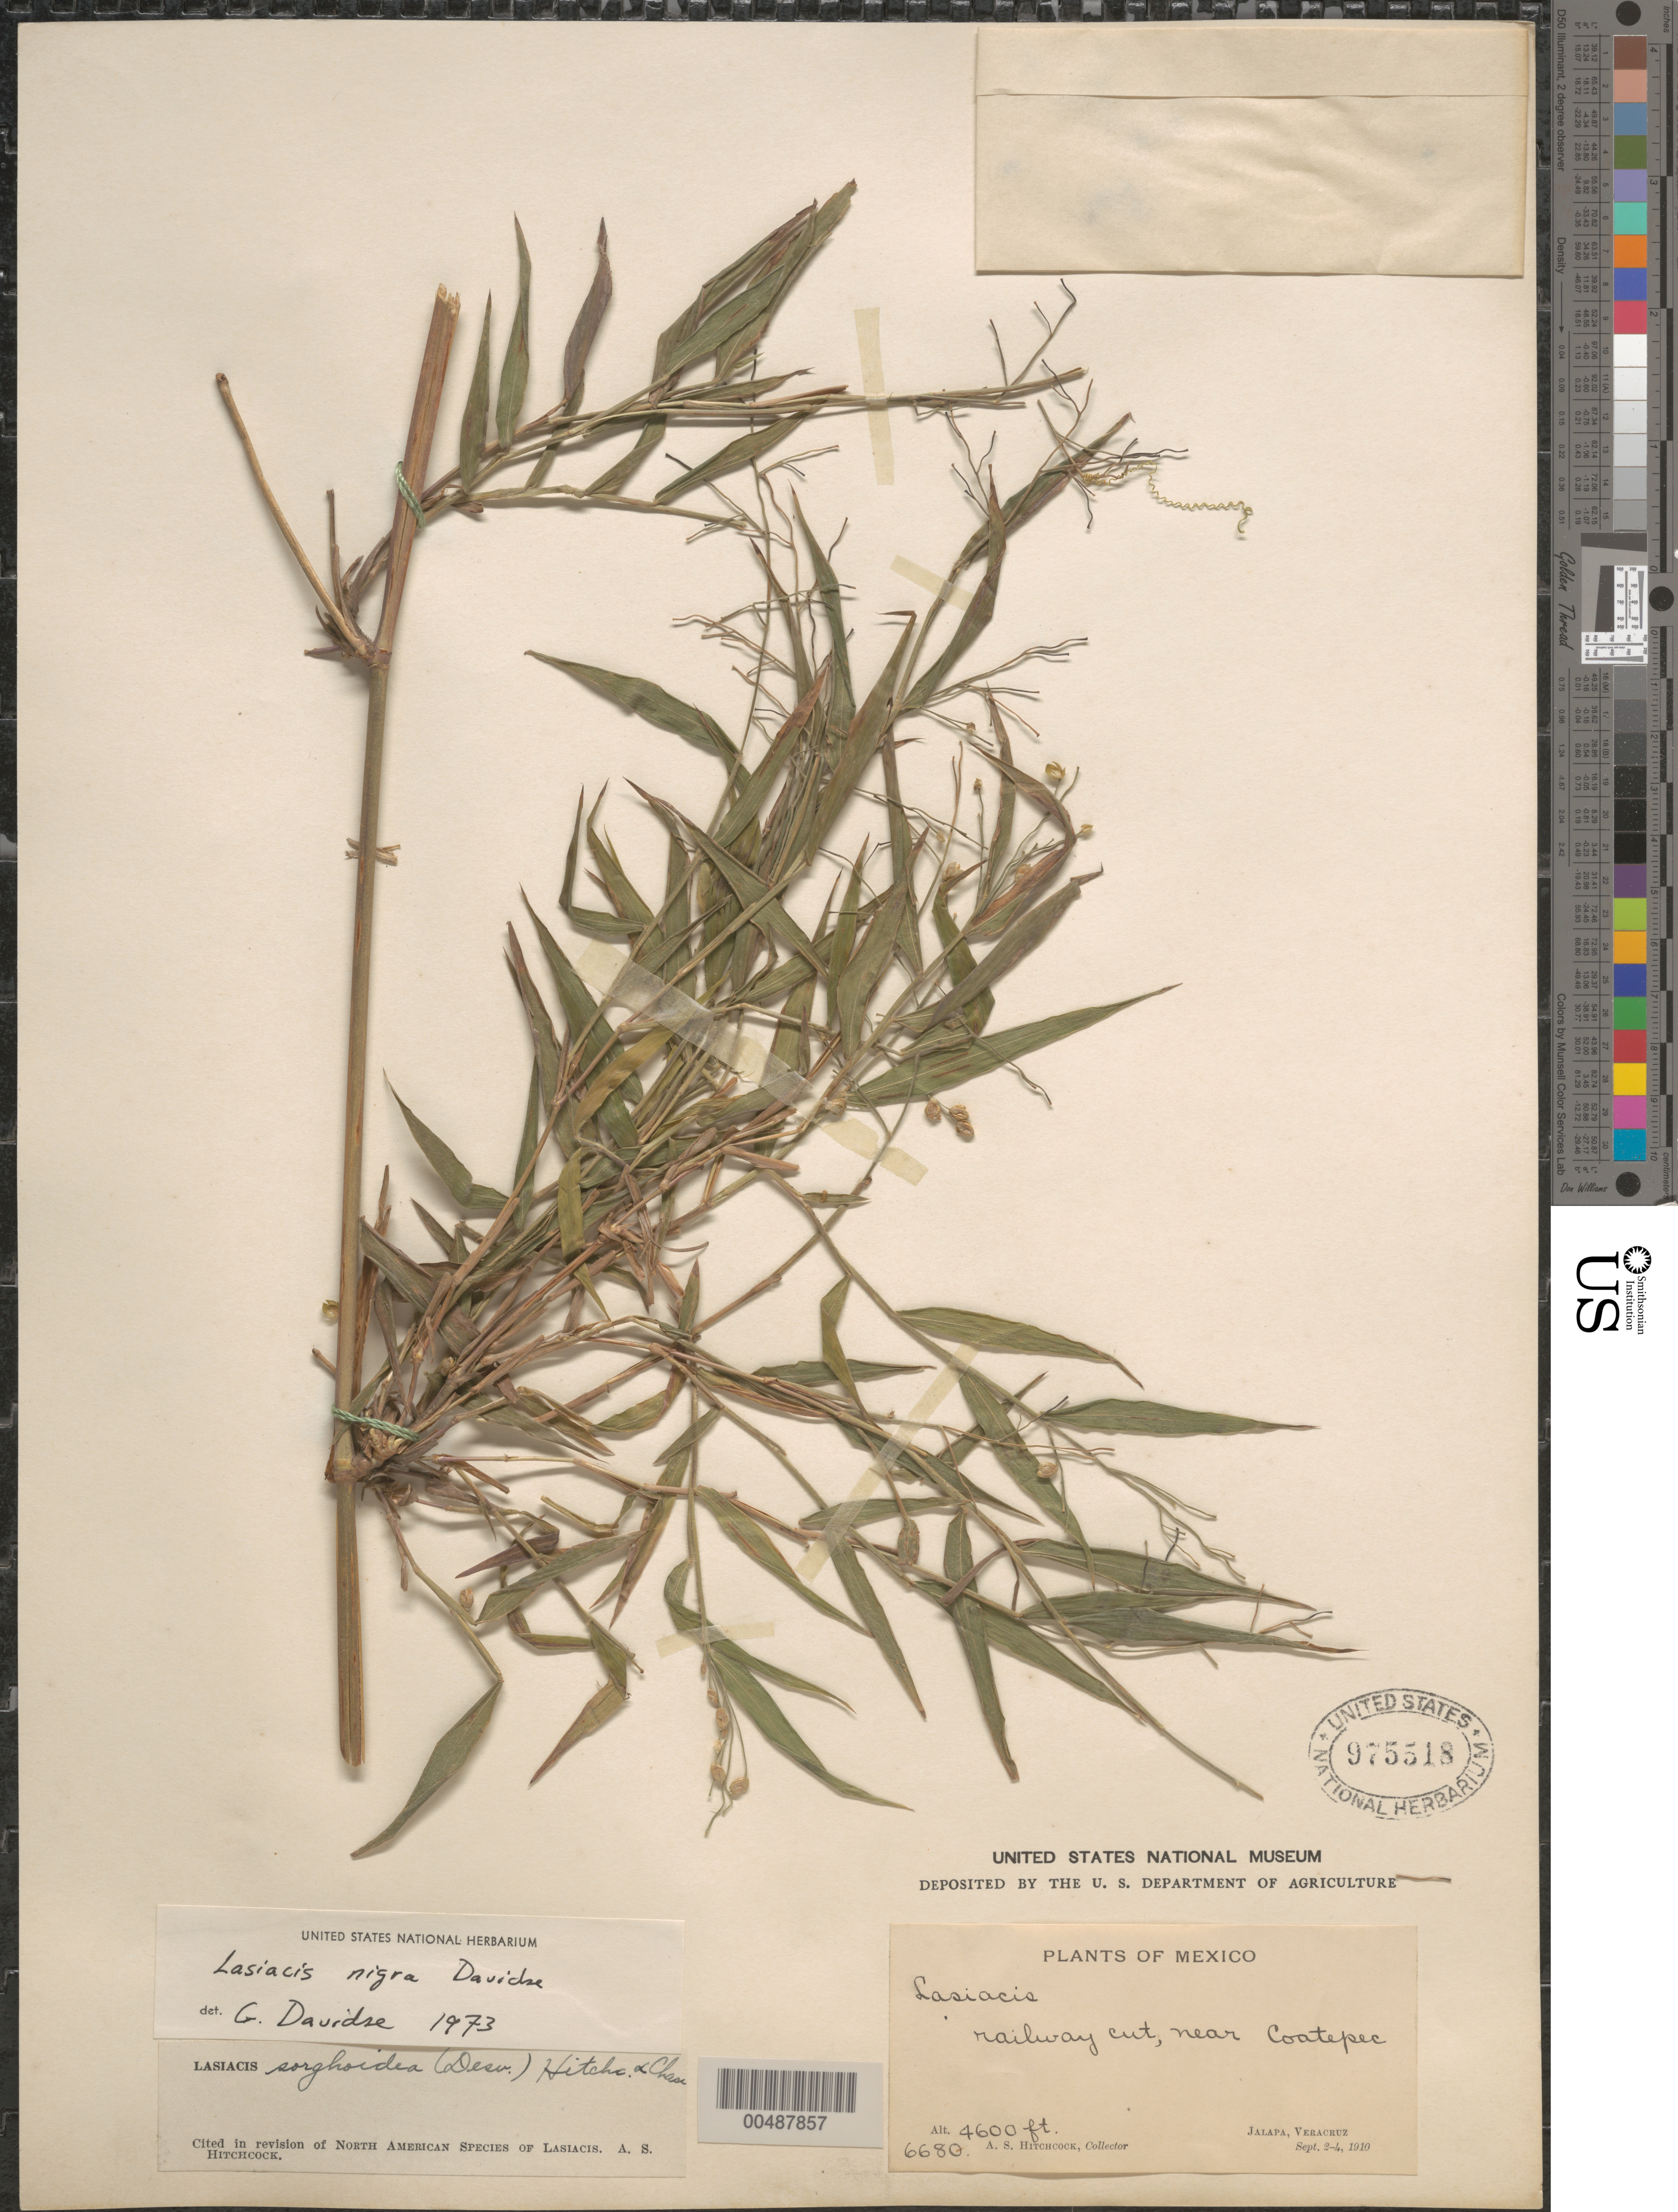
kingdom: Plantae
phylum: Tracheophyta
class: Liliopsida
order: Poales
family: Poaceae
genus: Lasiacis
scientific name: Lasiacis maxonii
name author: Swallen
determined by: Davidse, Gerrit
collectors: A. S. Hitchcock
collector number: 6680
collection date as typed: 2 Sep 1910 to 4 Sep 1910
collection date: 1910-09-02/1910-09-04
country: Mexico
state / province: Veracruz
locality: Near Coatepec, Jalapa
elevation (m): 1402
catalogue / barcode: US 975518